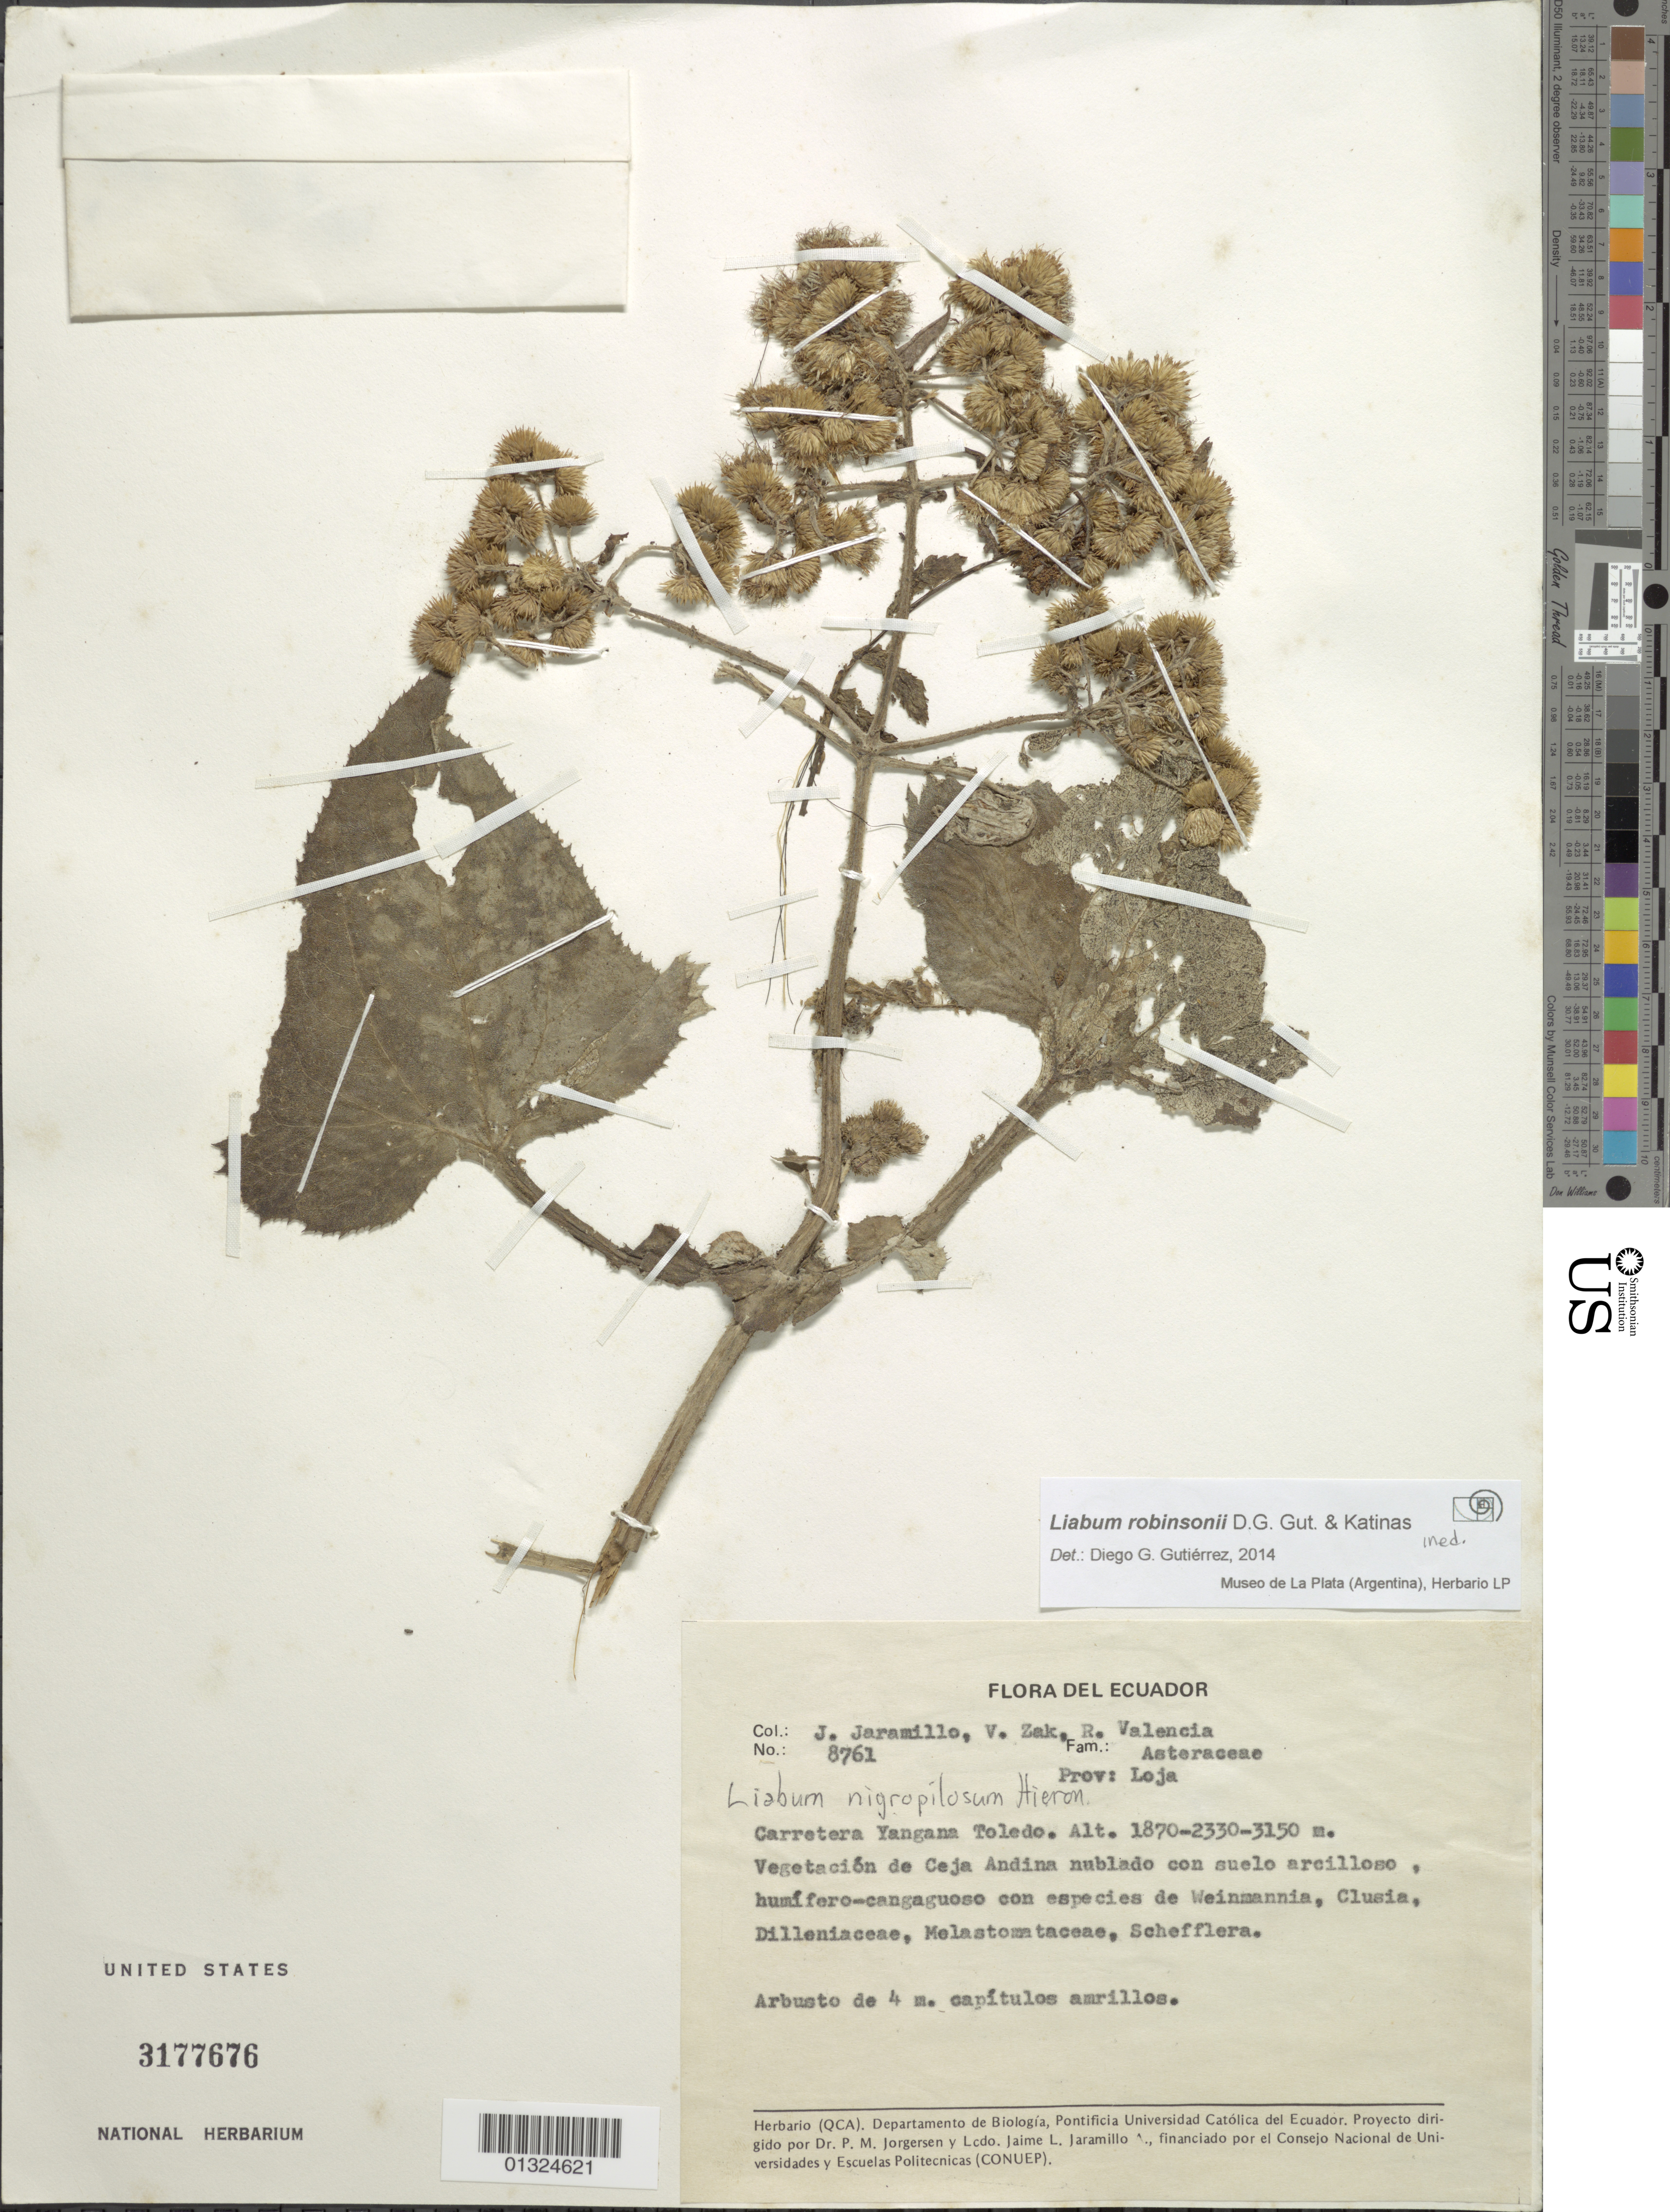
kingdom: Plantae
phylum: Tracheophyta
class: Magnoliopsida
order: Asterales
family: Asteraceae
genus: Liabum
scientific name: Liabum sp.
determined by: Gutierrez, D. G.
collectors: J. Jaramillo, V. Zak & R. Valencia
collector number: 8761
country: Ecuador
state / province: Loja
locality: Carretera Yangana Toledo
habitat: Vegetcion de Ceja Andina nublado con suelo arcilloso; humifero-cangaguoso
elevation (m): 1870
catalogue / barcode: US 3177676